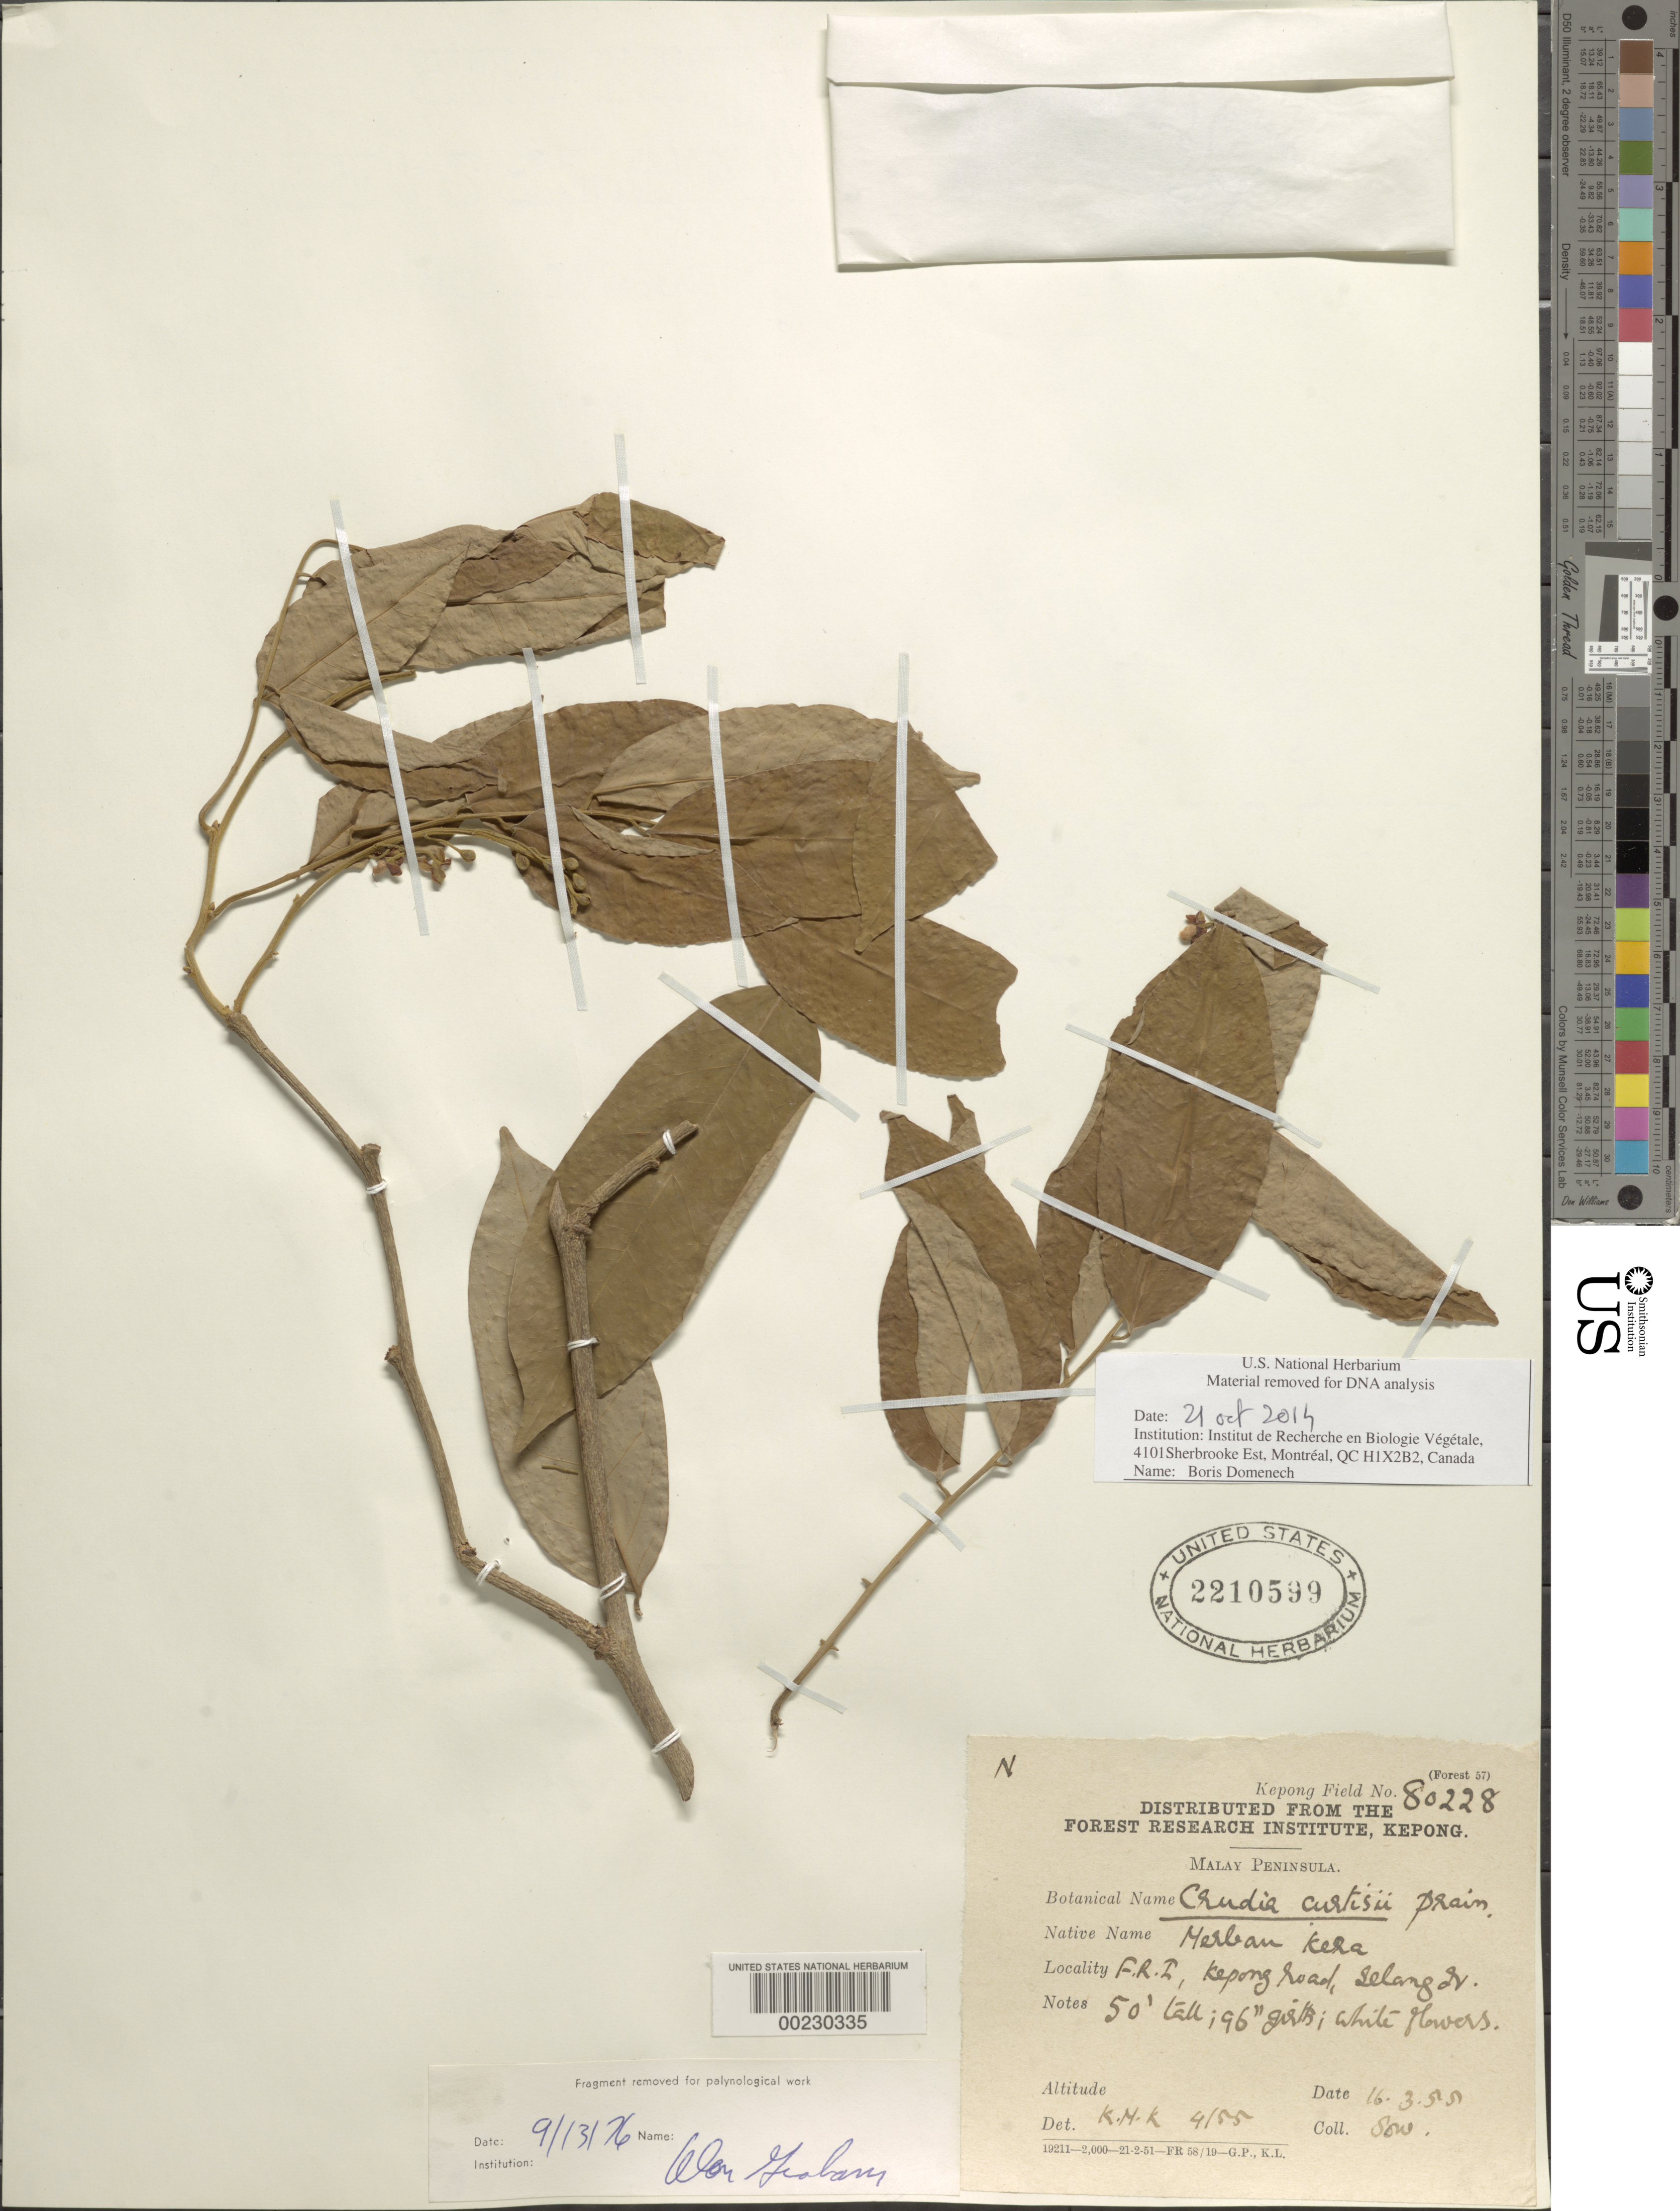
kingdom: Plantae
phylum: Tracheophyta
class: Magnoliopsida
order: Fabales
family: Fabaceae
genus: Crudia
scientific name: Crudia curtisii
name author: Prain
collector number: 80228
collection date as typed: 16 Mar 1955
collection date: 1955-03-16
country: Malaysia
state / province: Selangor (?)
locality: F.r.i., kepong road, selangor. [Malay Peninsula]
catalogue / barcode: US 2210599